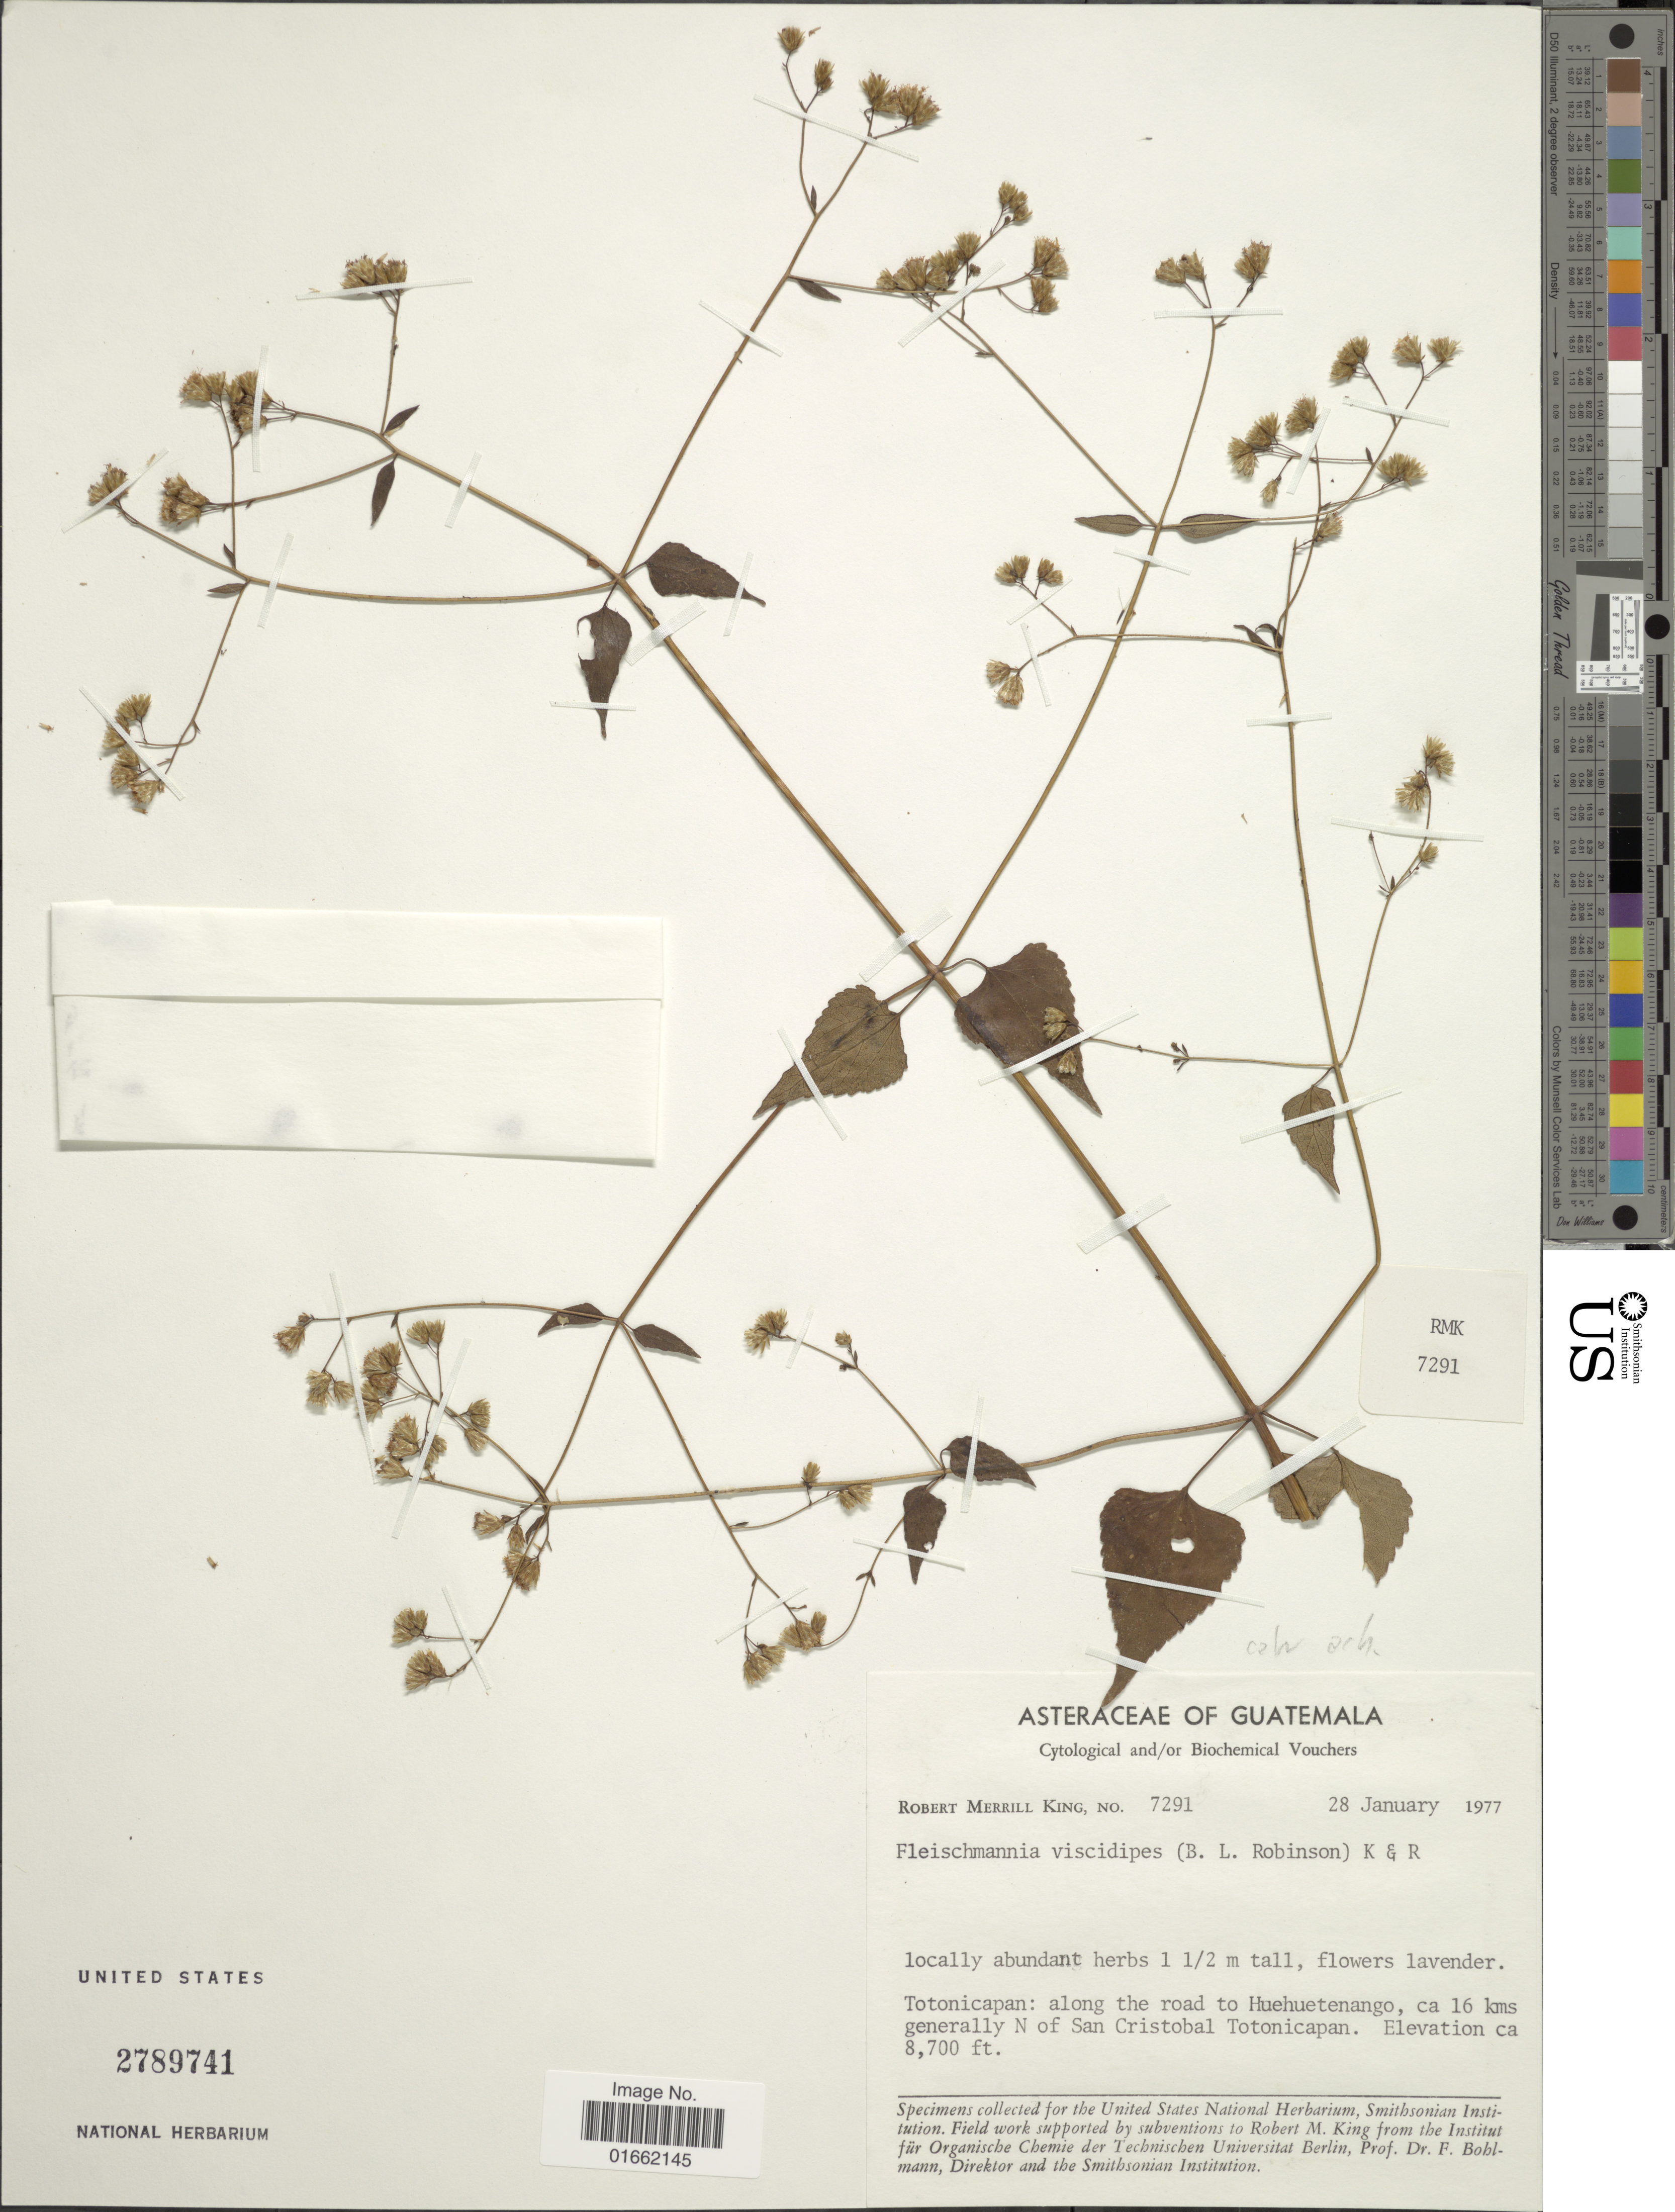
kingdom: Plantae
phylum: Tracheophyta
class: Magnoliopsida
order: Asterales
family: Asteraceae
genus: Fleischmannia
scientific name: Fleischmannia viscidipes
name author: (B.L. Rob.) R.M. King & H. Rob.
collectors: R. M. King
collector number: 7291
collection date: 1977-01-28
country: Guatemala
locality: Totonicapan: along the road to Huehuetenango, ca 16 kms generally N of San Cristobal Totonicapan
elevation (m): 2652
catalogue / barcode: US 2789741